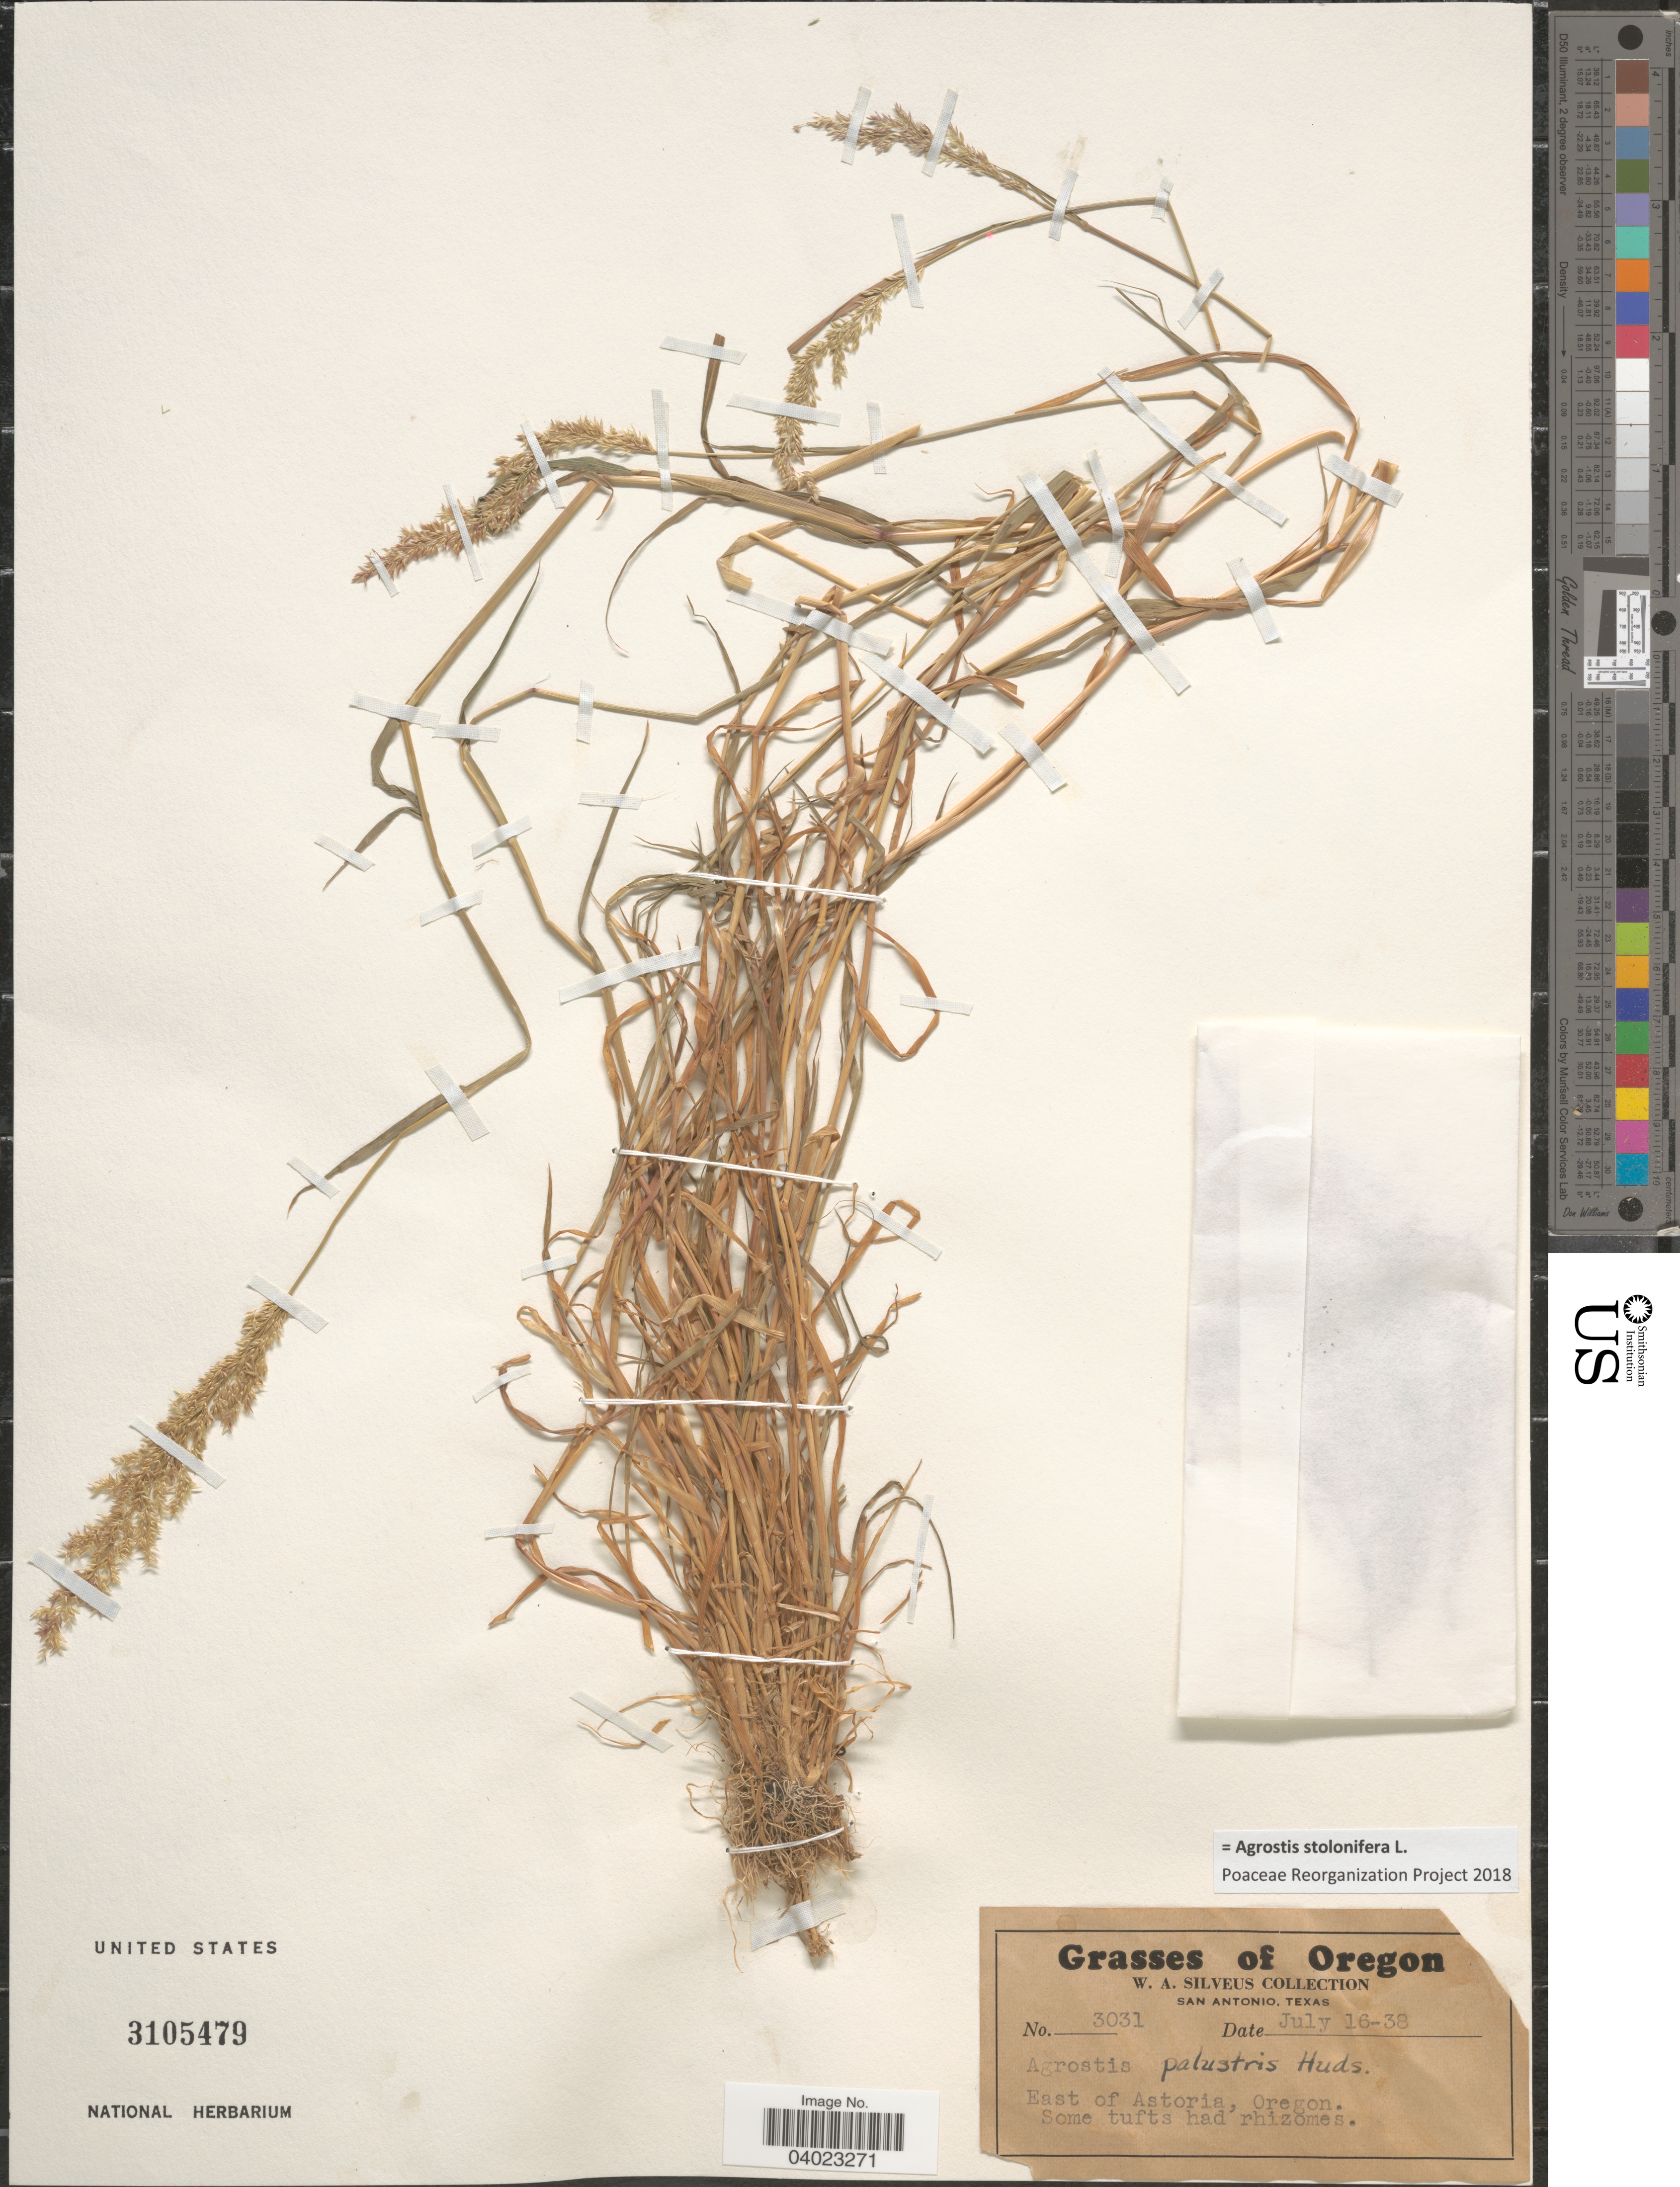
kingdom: Plantae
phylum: Tracheophyta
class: Liliopsida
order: Poales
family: Poaceae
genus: Agrostis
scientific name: Agrostis stolonifera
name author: L.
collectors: W. Silveus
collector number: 3031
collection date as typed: Transcribed d/m/y: 16/7/38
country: United States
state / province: Oregon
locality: East of Astoria.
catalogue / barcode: US 3105479